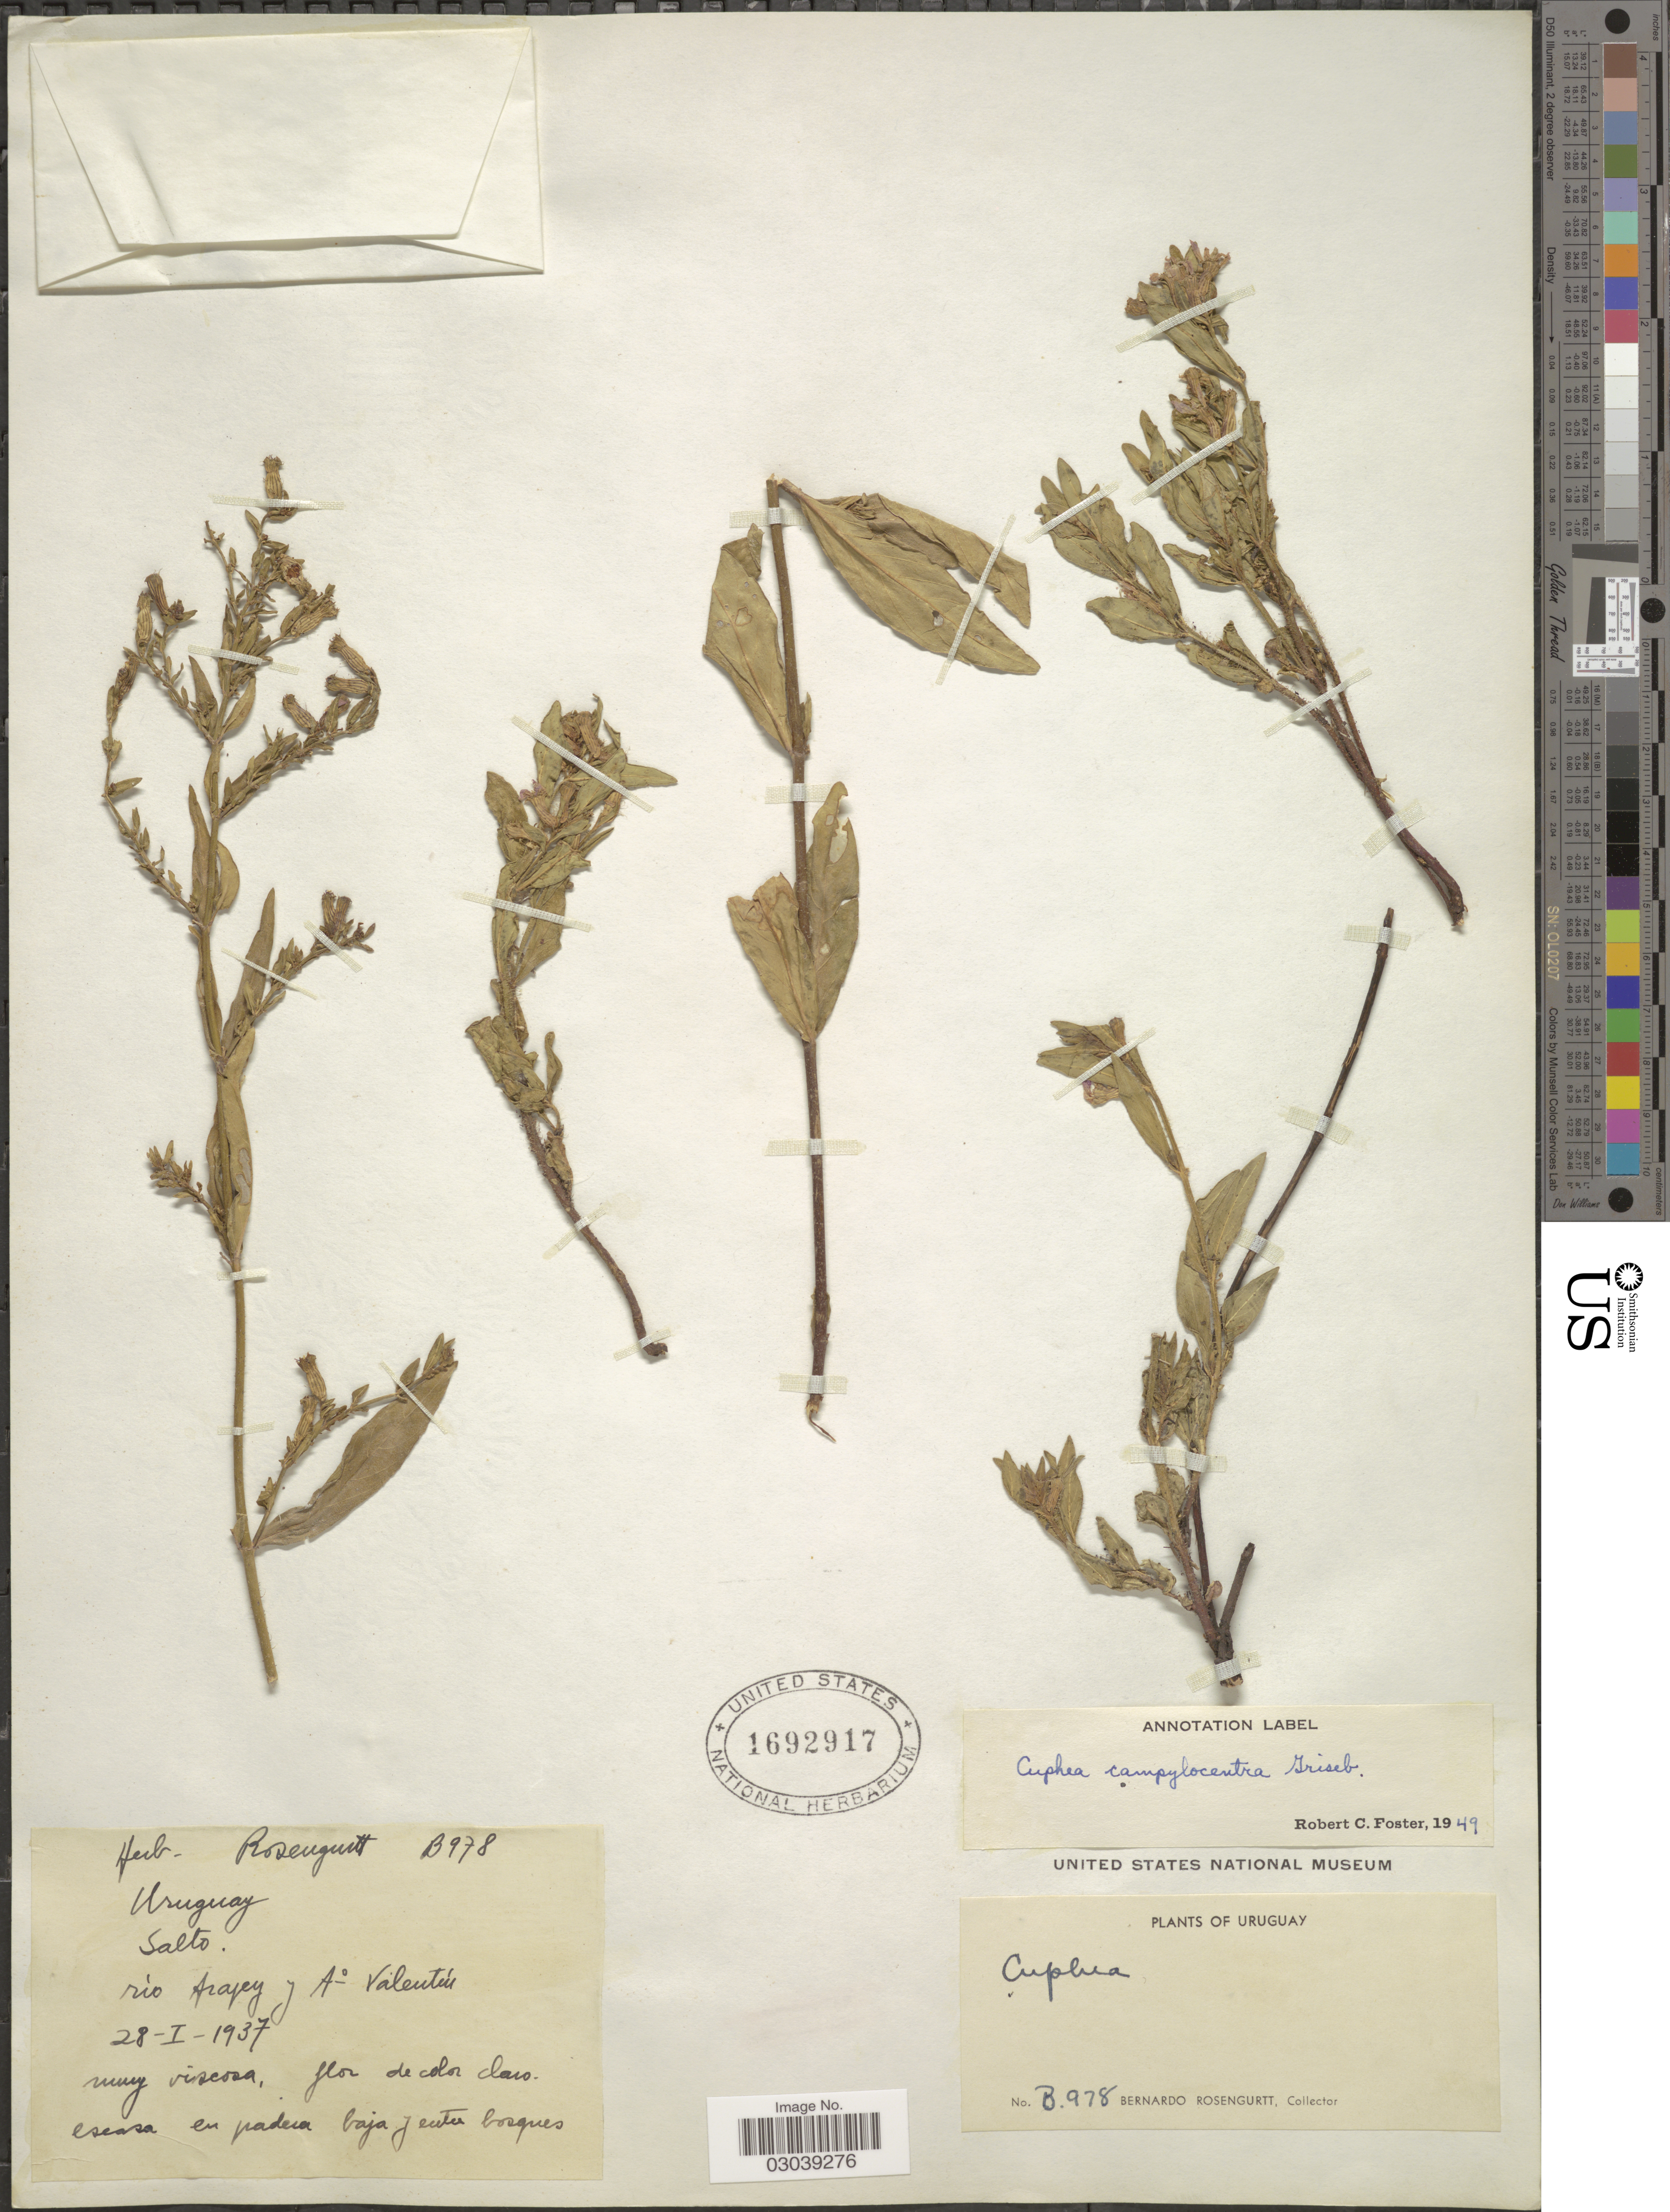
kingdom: Plantae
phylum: Tracheophyta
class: Magnoliopsida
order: Myrtales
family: Lythraceae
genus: Cuphea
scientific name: Cuphea campylocentra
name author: Griseb.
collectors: B. Rosengurtt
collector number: B978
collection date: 1937-01-28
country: Uruguay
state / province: Salto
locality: Río Arajey y Aº Valentín.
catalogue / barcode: US 1692917